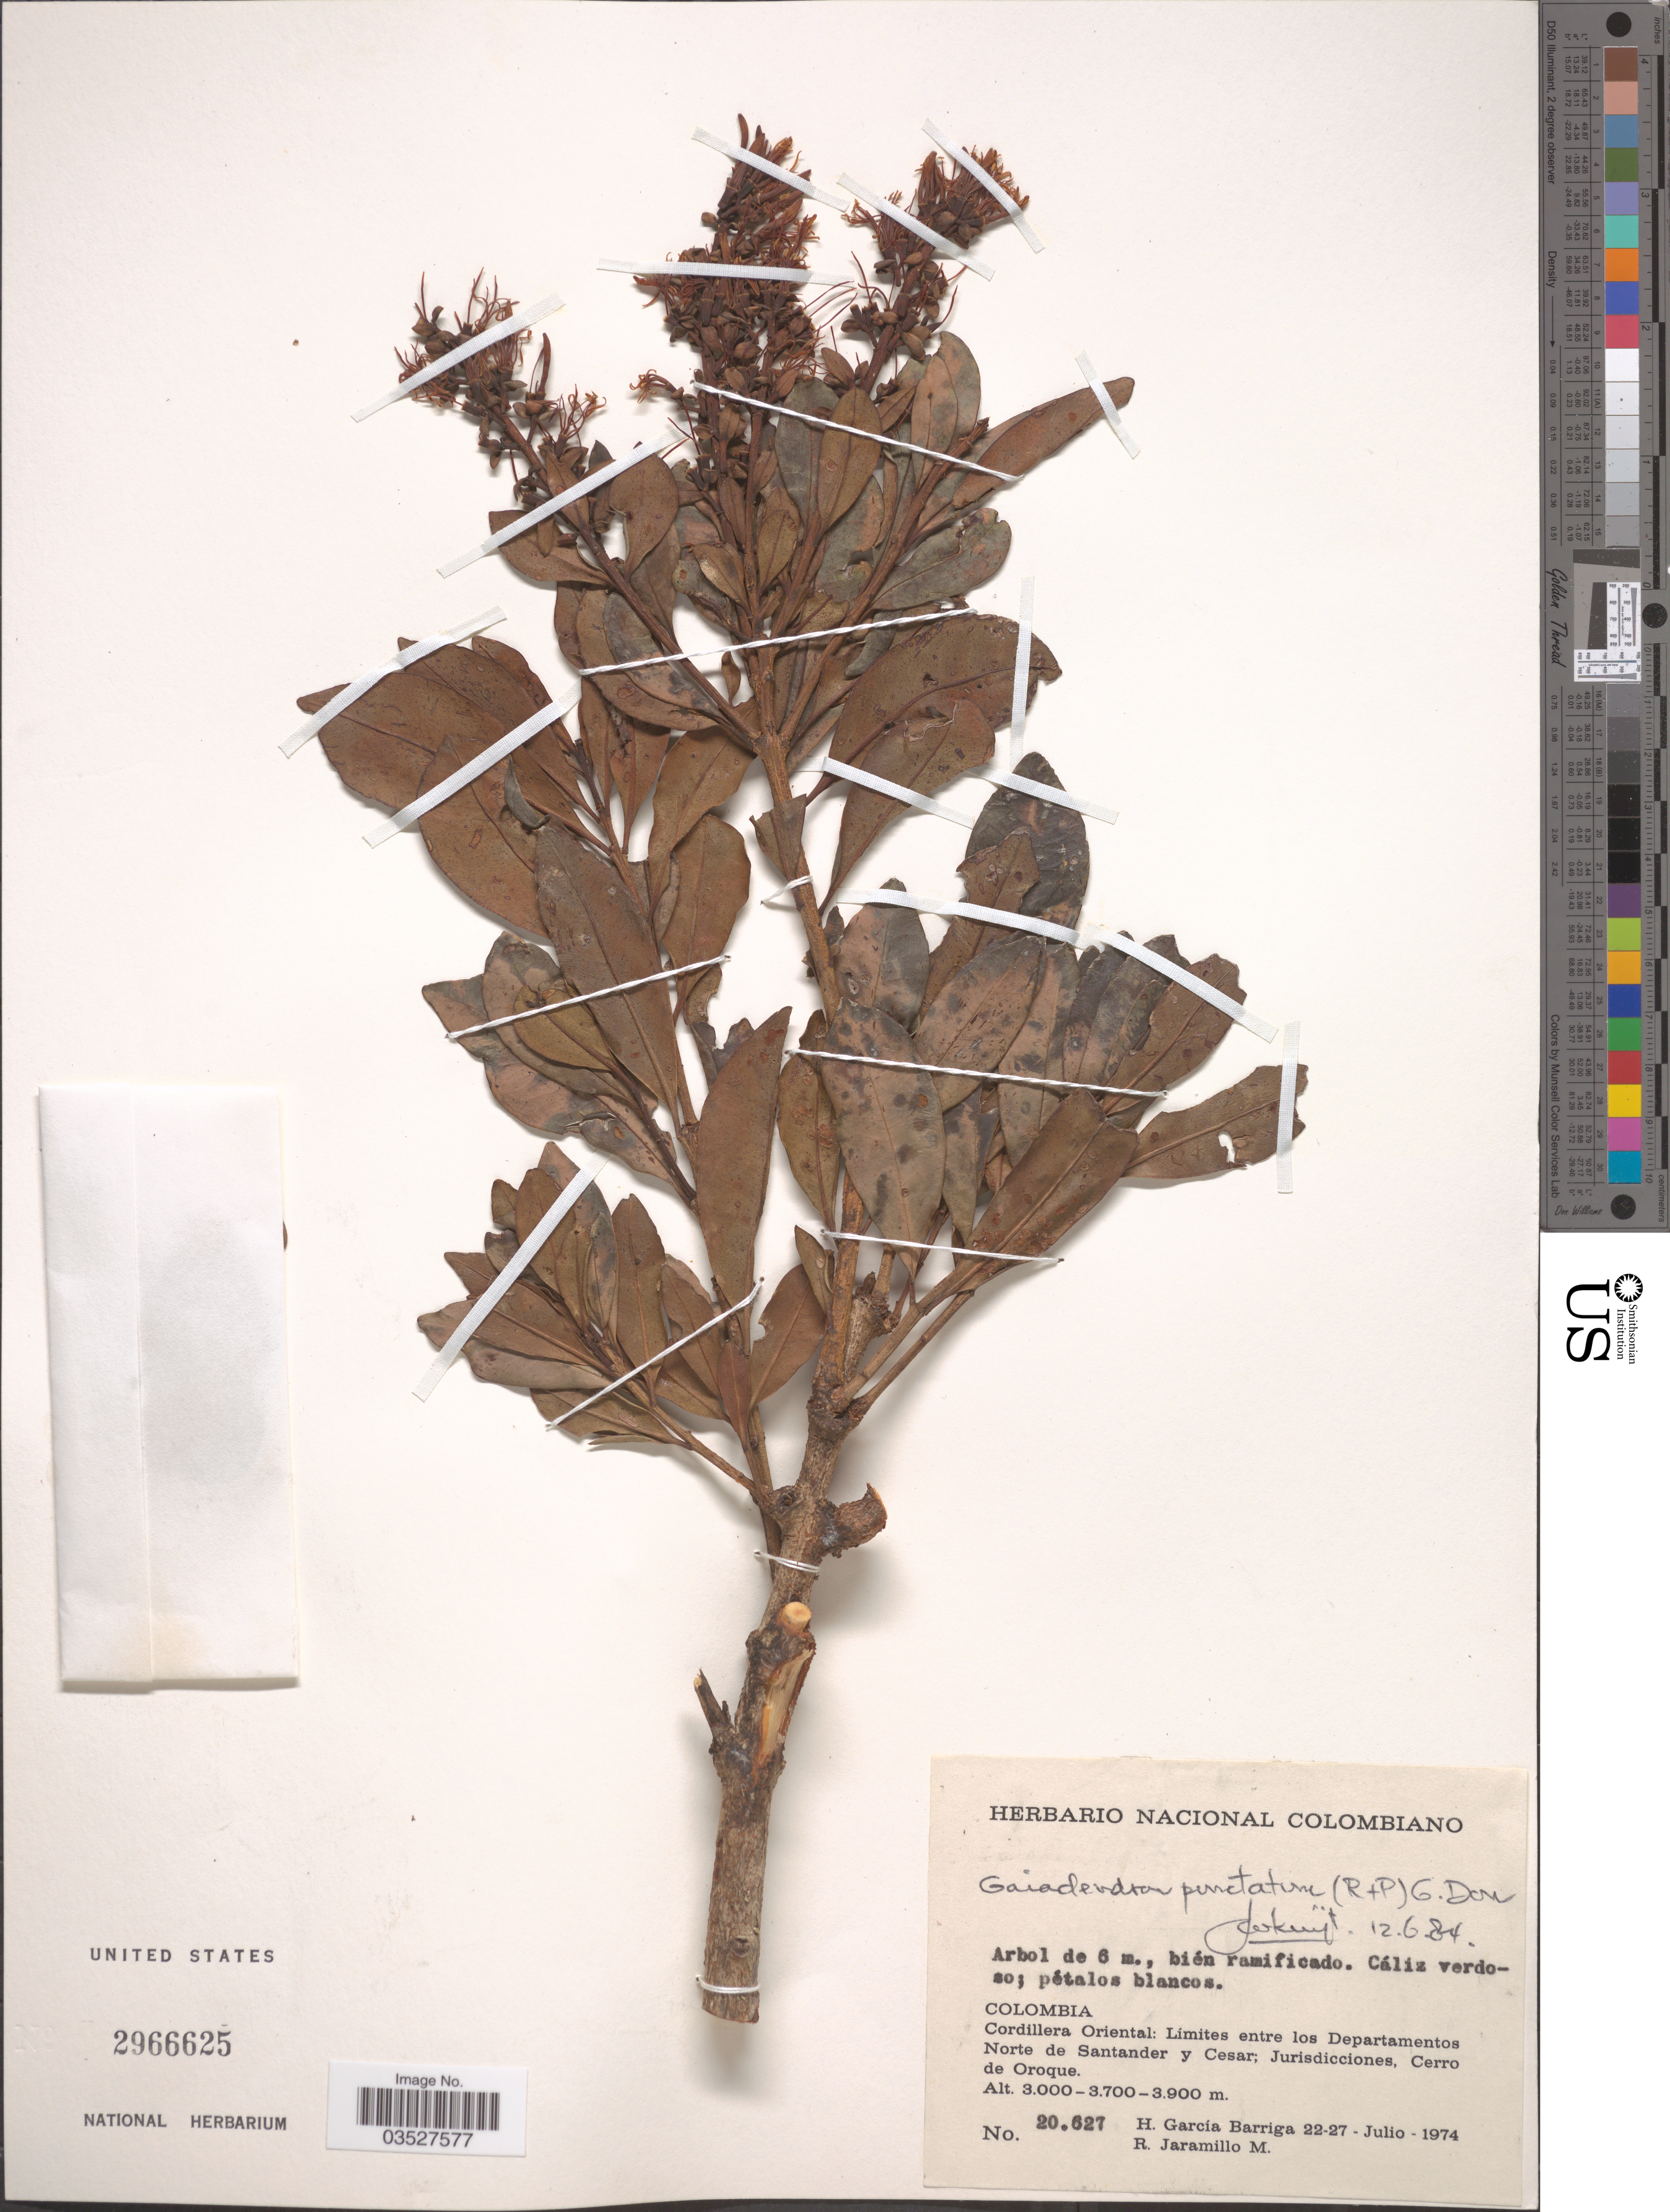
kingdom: Plantae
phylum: Tracheophyta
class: Magnoliopsida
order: Santalales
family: Loranthaceae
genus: Gaiadendron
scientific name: Gaiadendron punctatum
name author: (Ruiz & Pav.) G. Don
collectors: H. García Barriga & R. Jaramillo M.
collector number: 20627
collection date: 1974-07-22/1974-07-27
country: Colombia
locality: Cordillera Oriental: Límites entre los Departamentos Norte de Santander y Cesar; Jurisdicciones, Cerro de Oroque.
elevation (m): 3000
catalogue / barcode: US 2966625